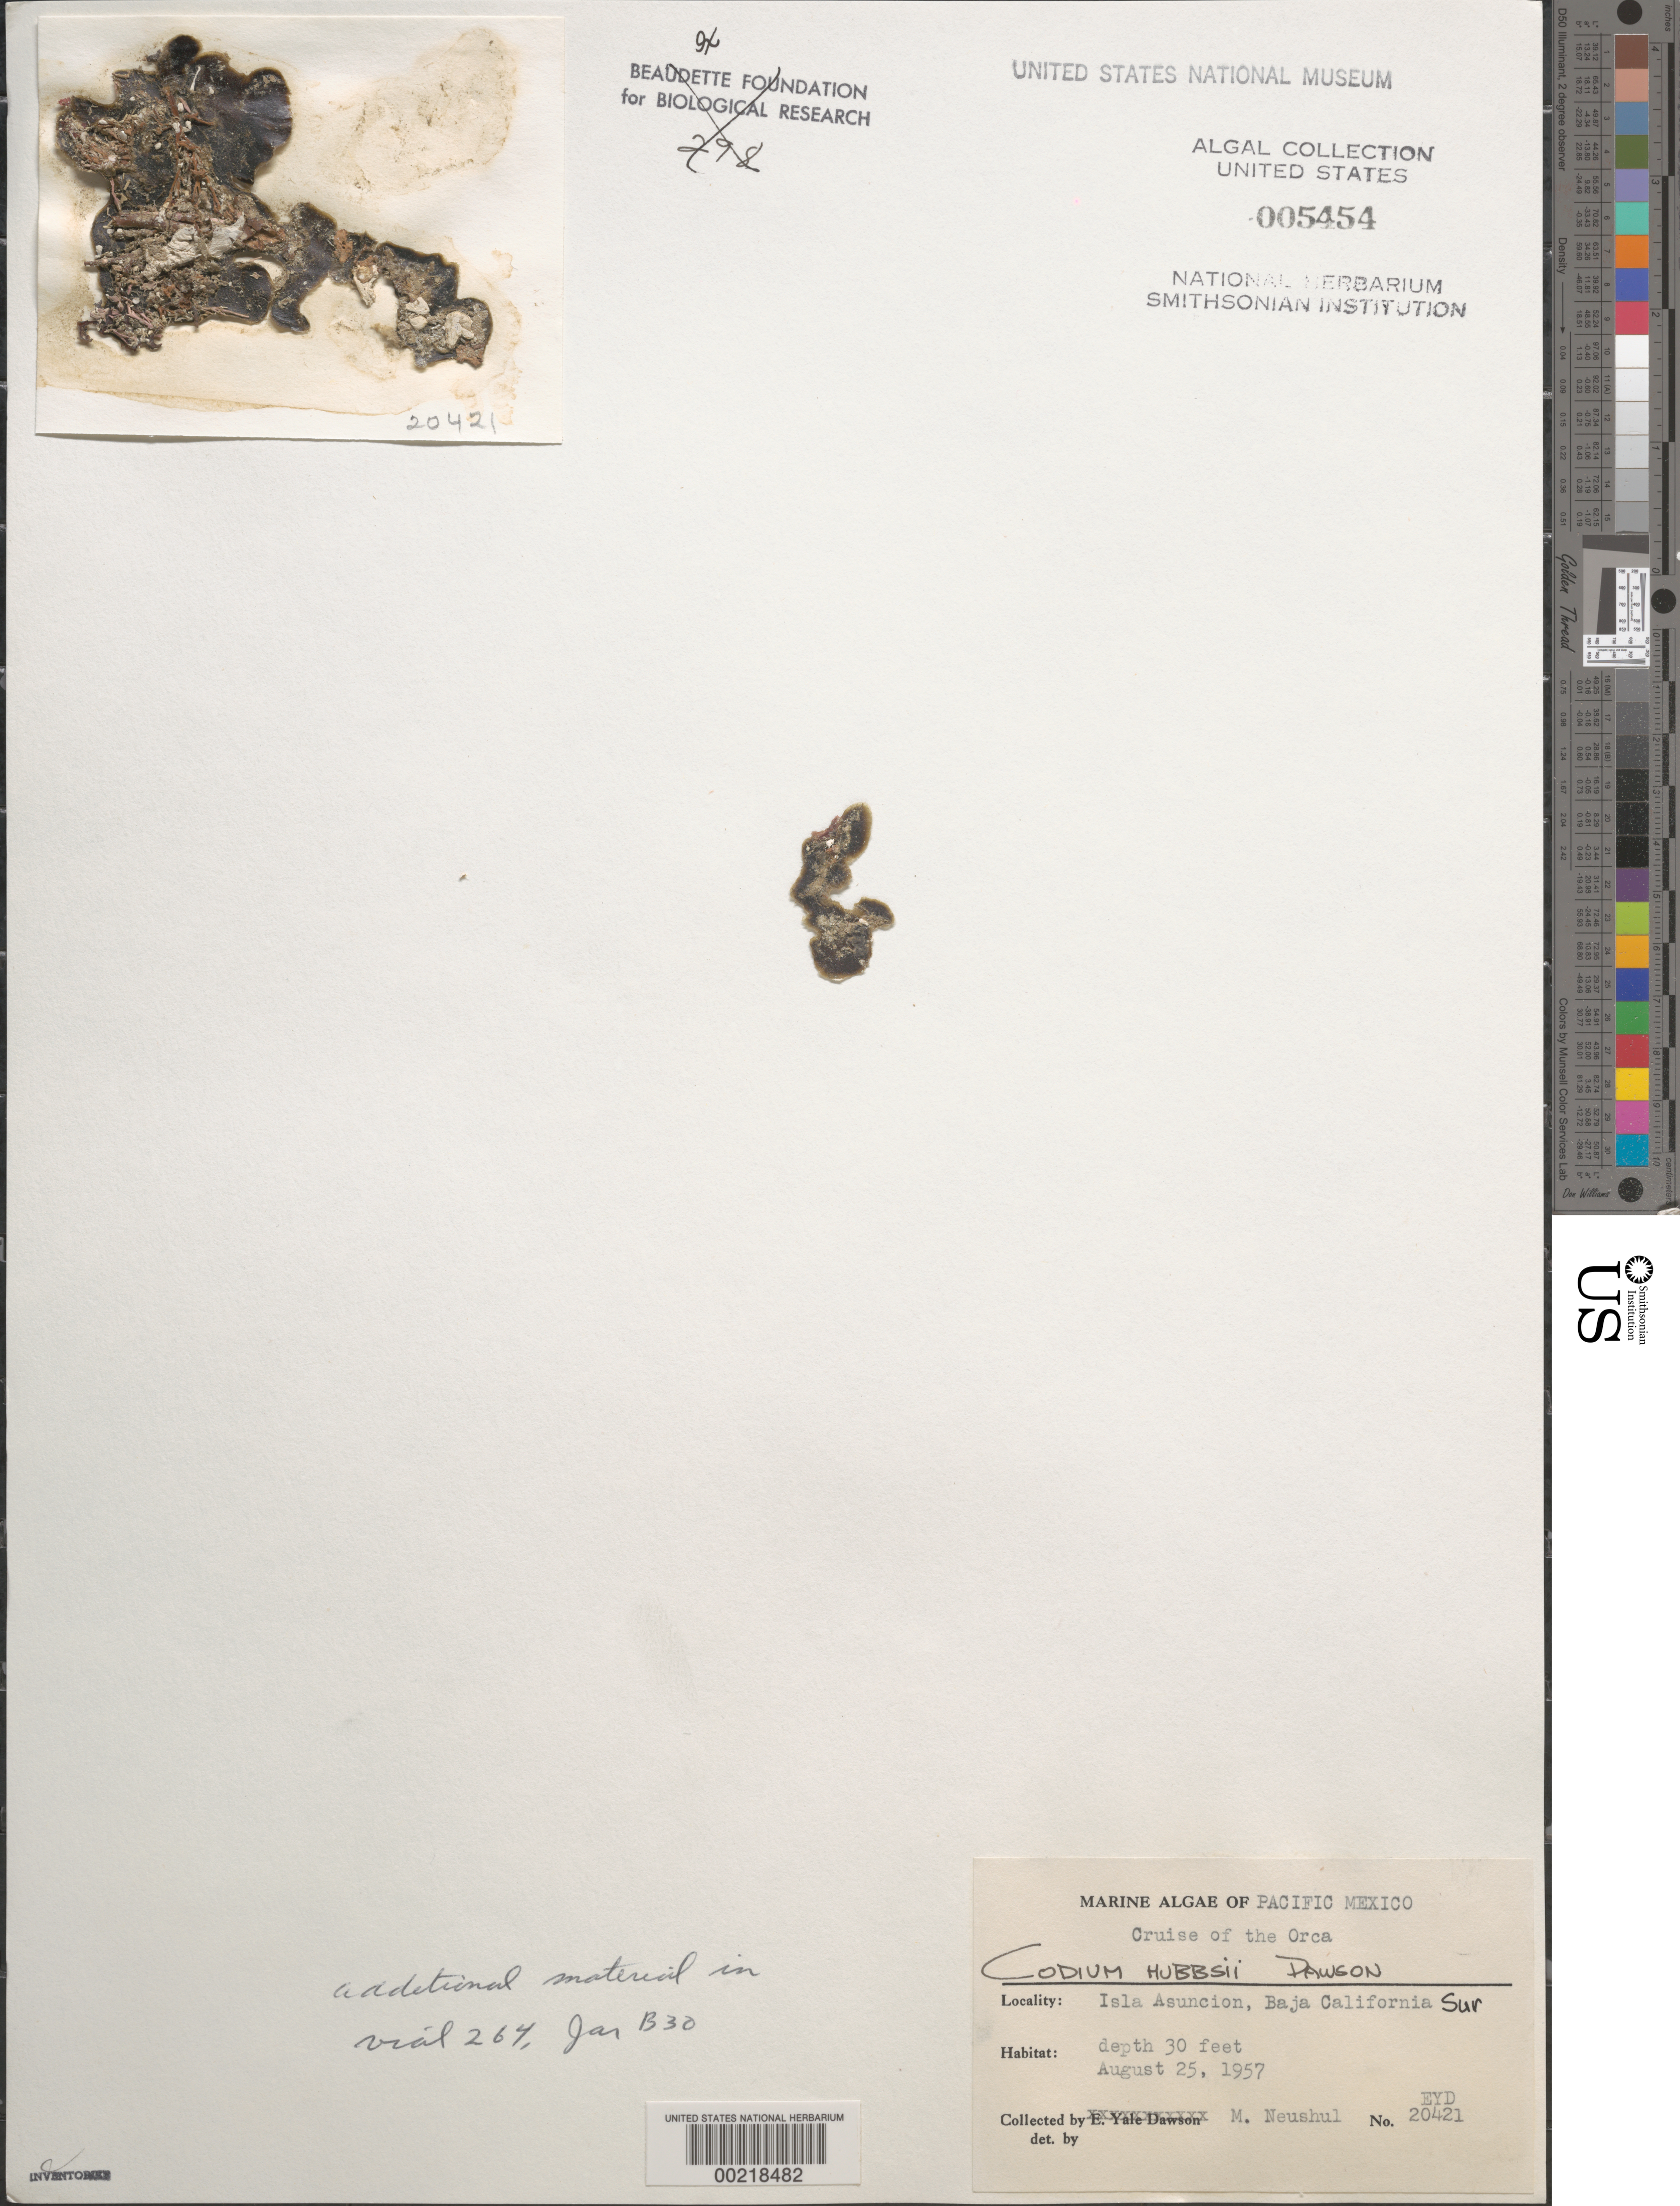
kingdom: Plantae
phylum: Chlorophyta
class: Ulvophyceae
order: Bryopsidales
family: Codiaceae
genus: Codium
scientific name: Codium hubbsii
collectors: M. Neushul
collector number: EYD 20421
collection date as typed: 25 Aug 1957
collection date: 1957-08-25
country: Mexico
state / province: Baja California Sur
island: Isla Asuncion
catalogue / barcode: US 5454